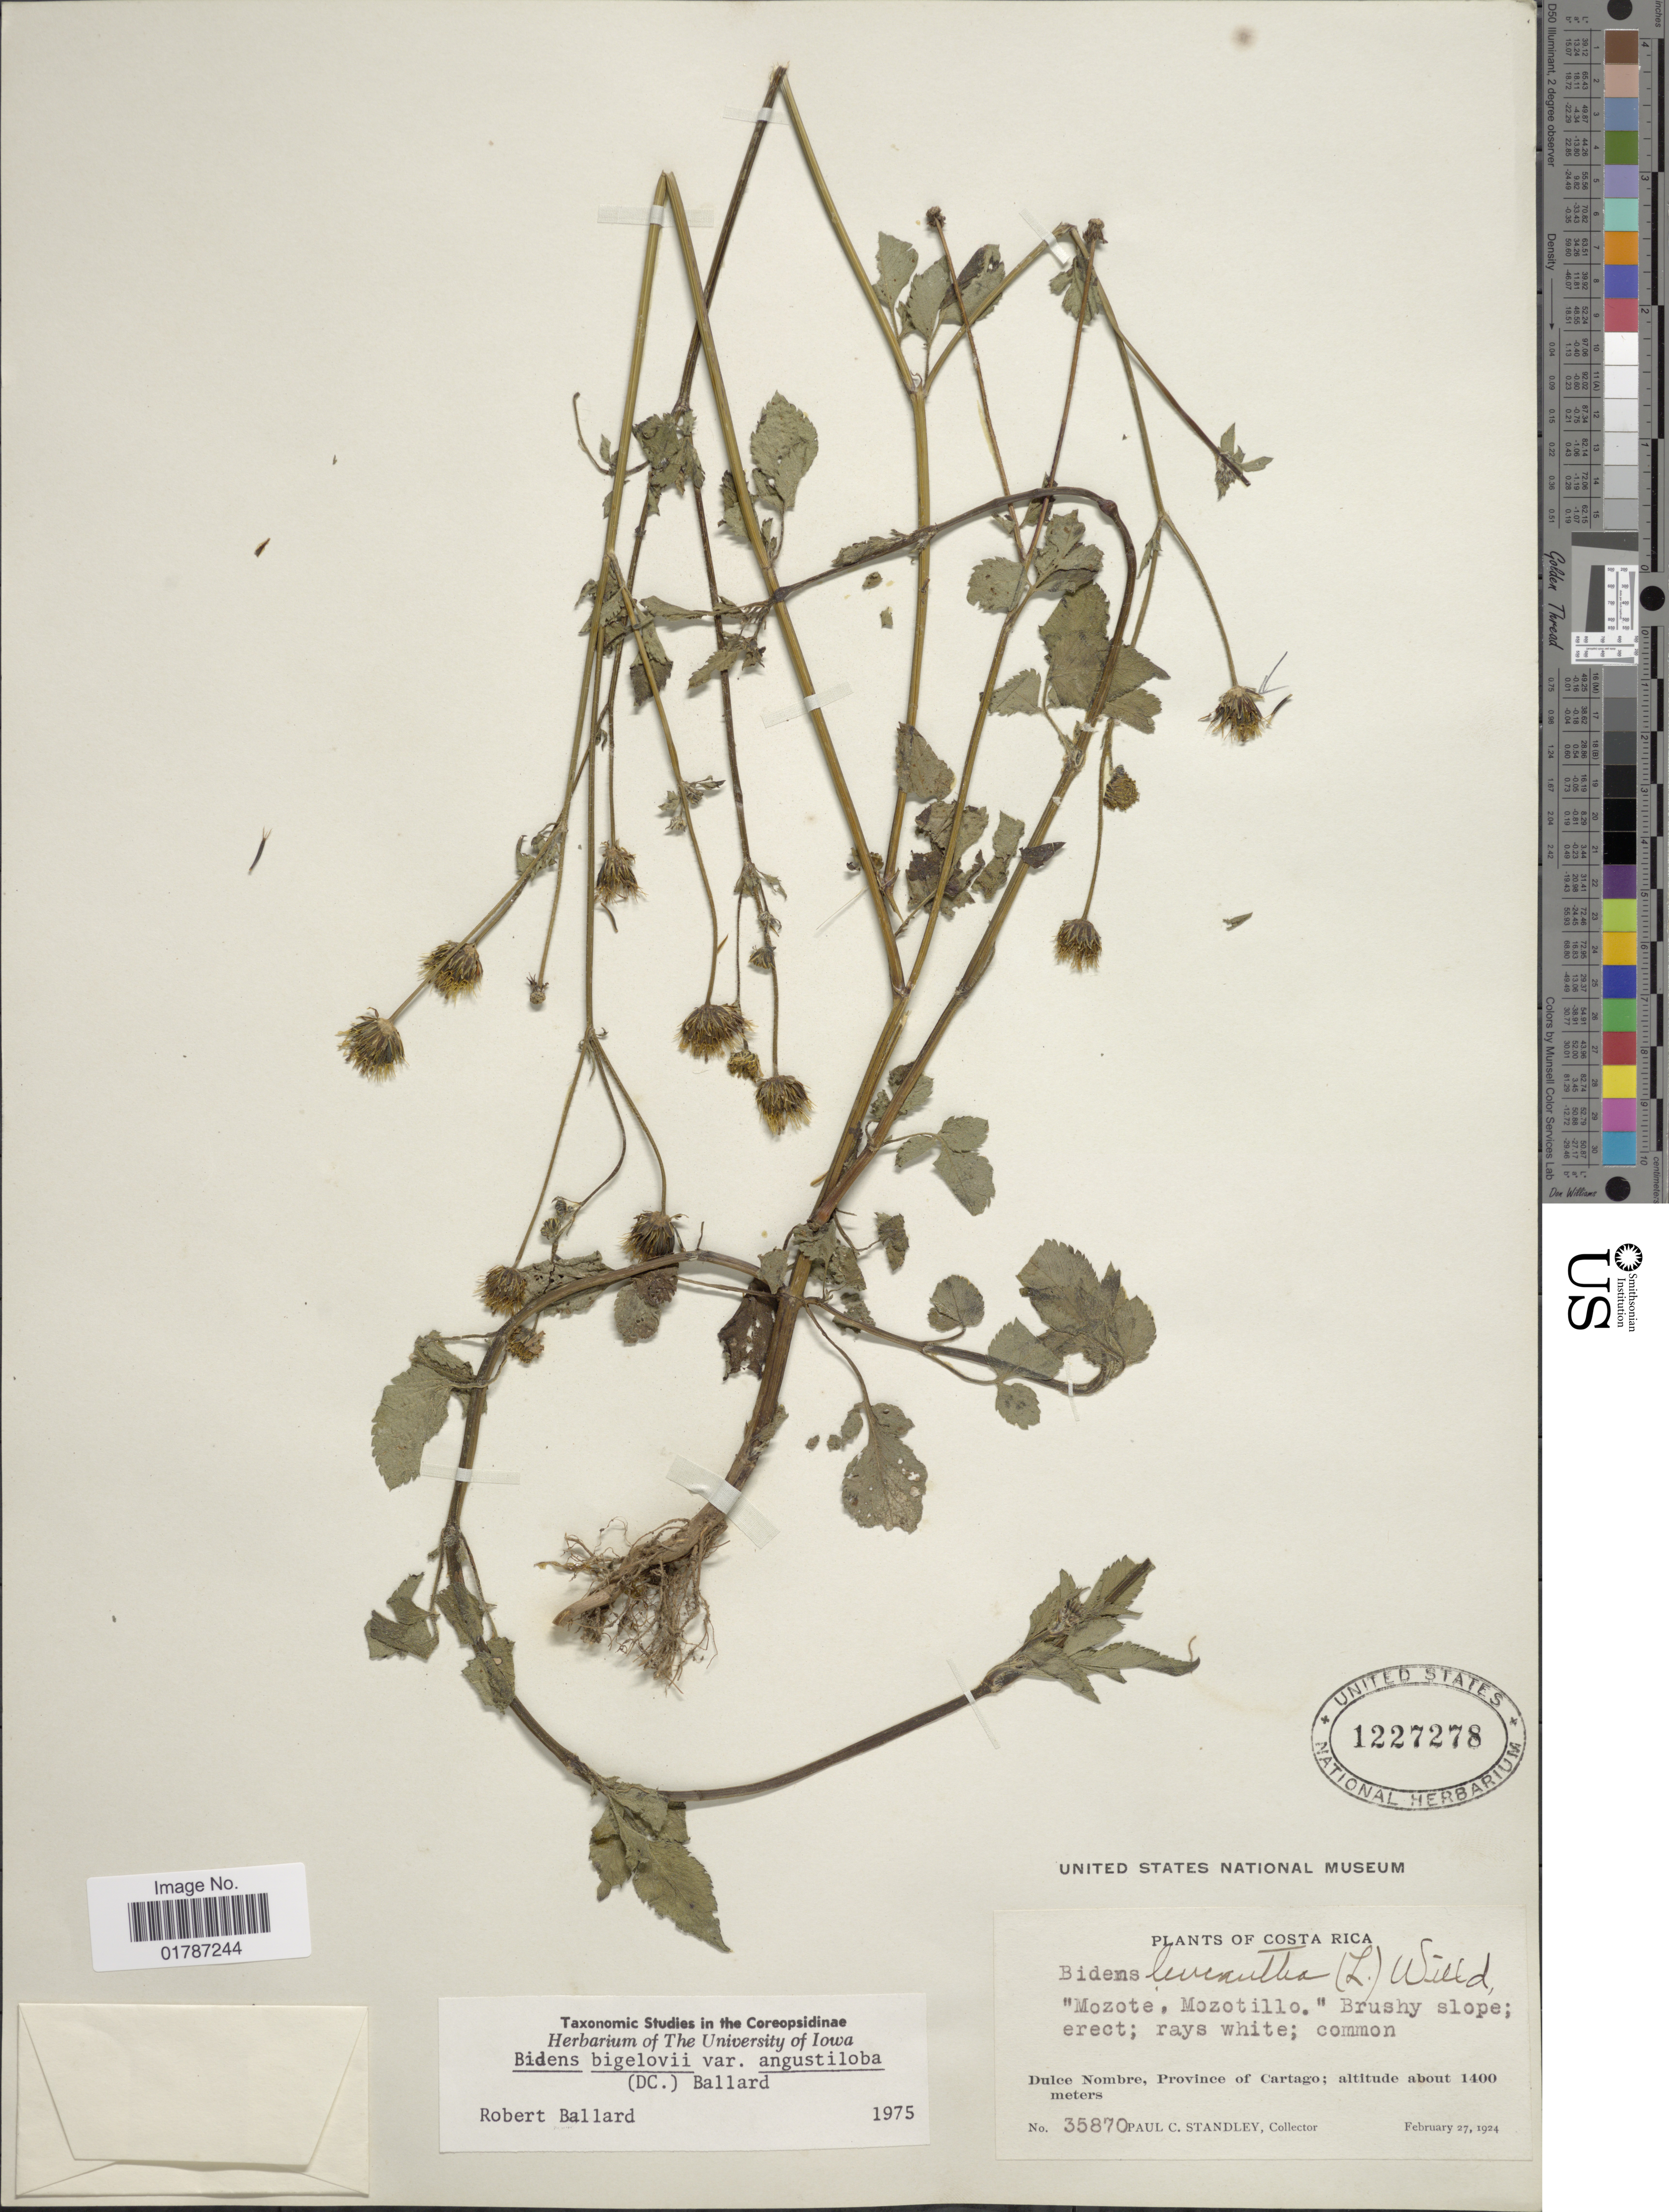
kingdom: Plantae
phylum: Tracheophyta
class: Magnoliopsida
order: Asterales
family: Asteraceae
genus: Bidens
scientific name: Bidens bigelovii var. angustiloba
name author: (DC.) Ballard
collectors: P. C. Standley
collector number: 3587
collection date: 1924-02-27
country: Costa Rica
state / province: Cartago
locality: Dulce Nombre, Province of Cartago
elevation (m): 1400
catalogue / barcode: US 1227278